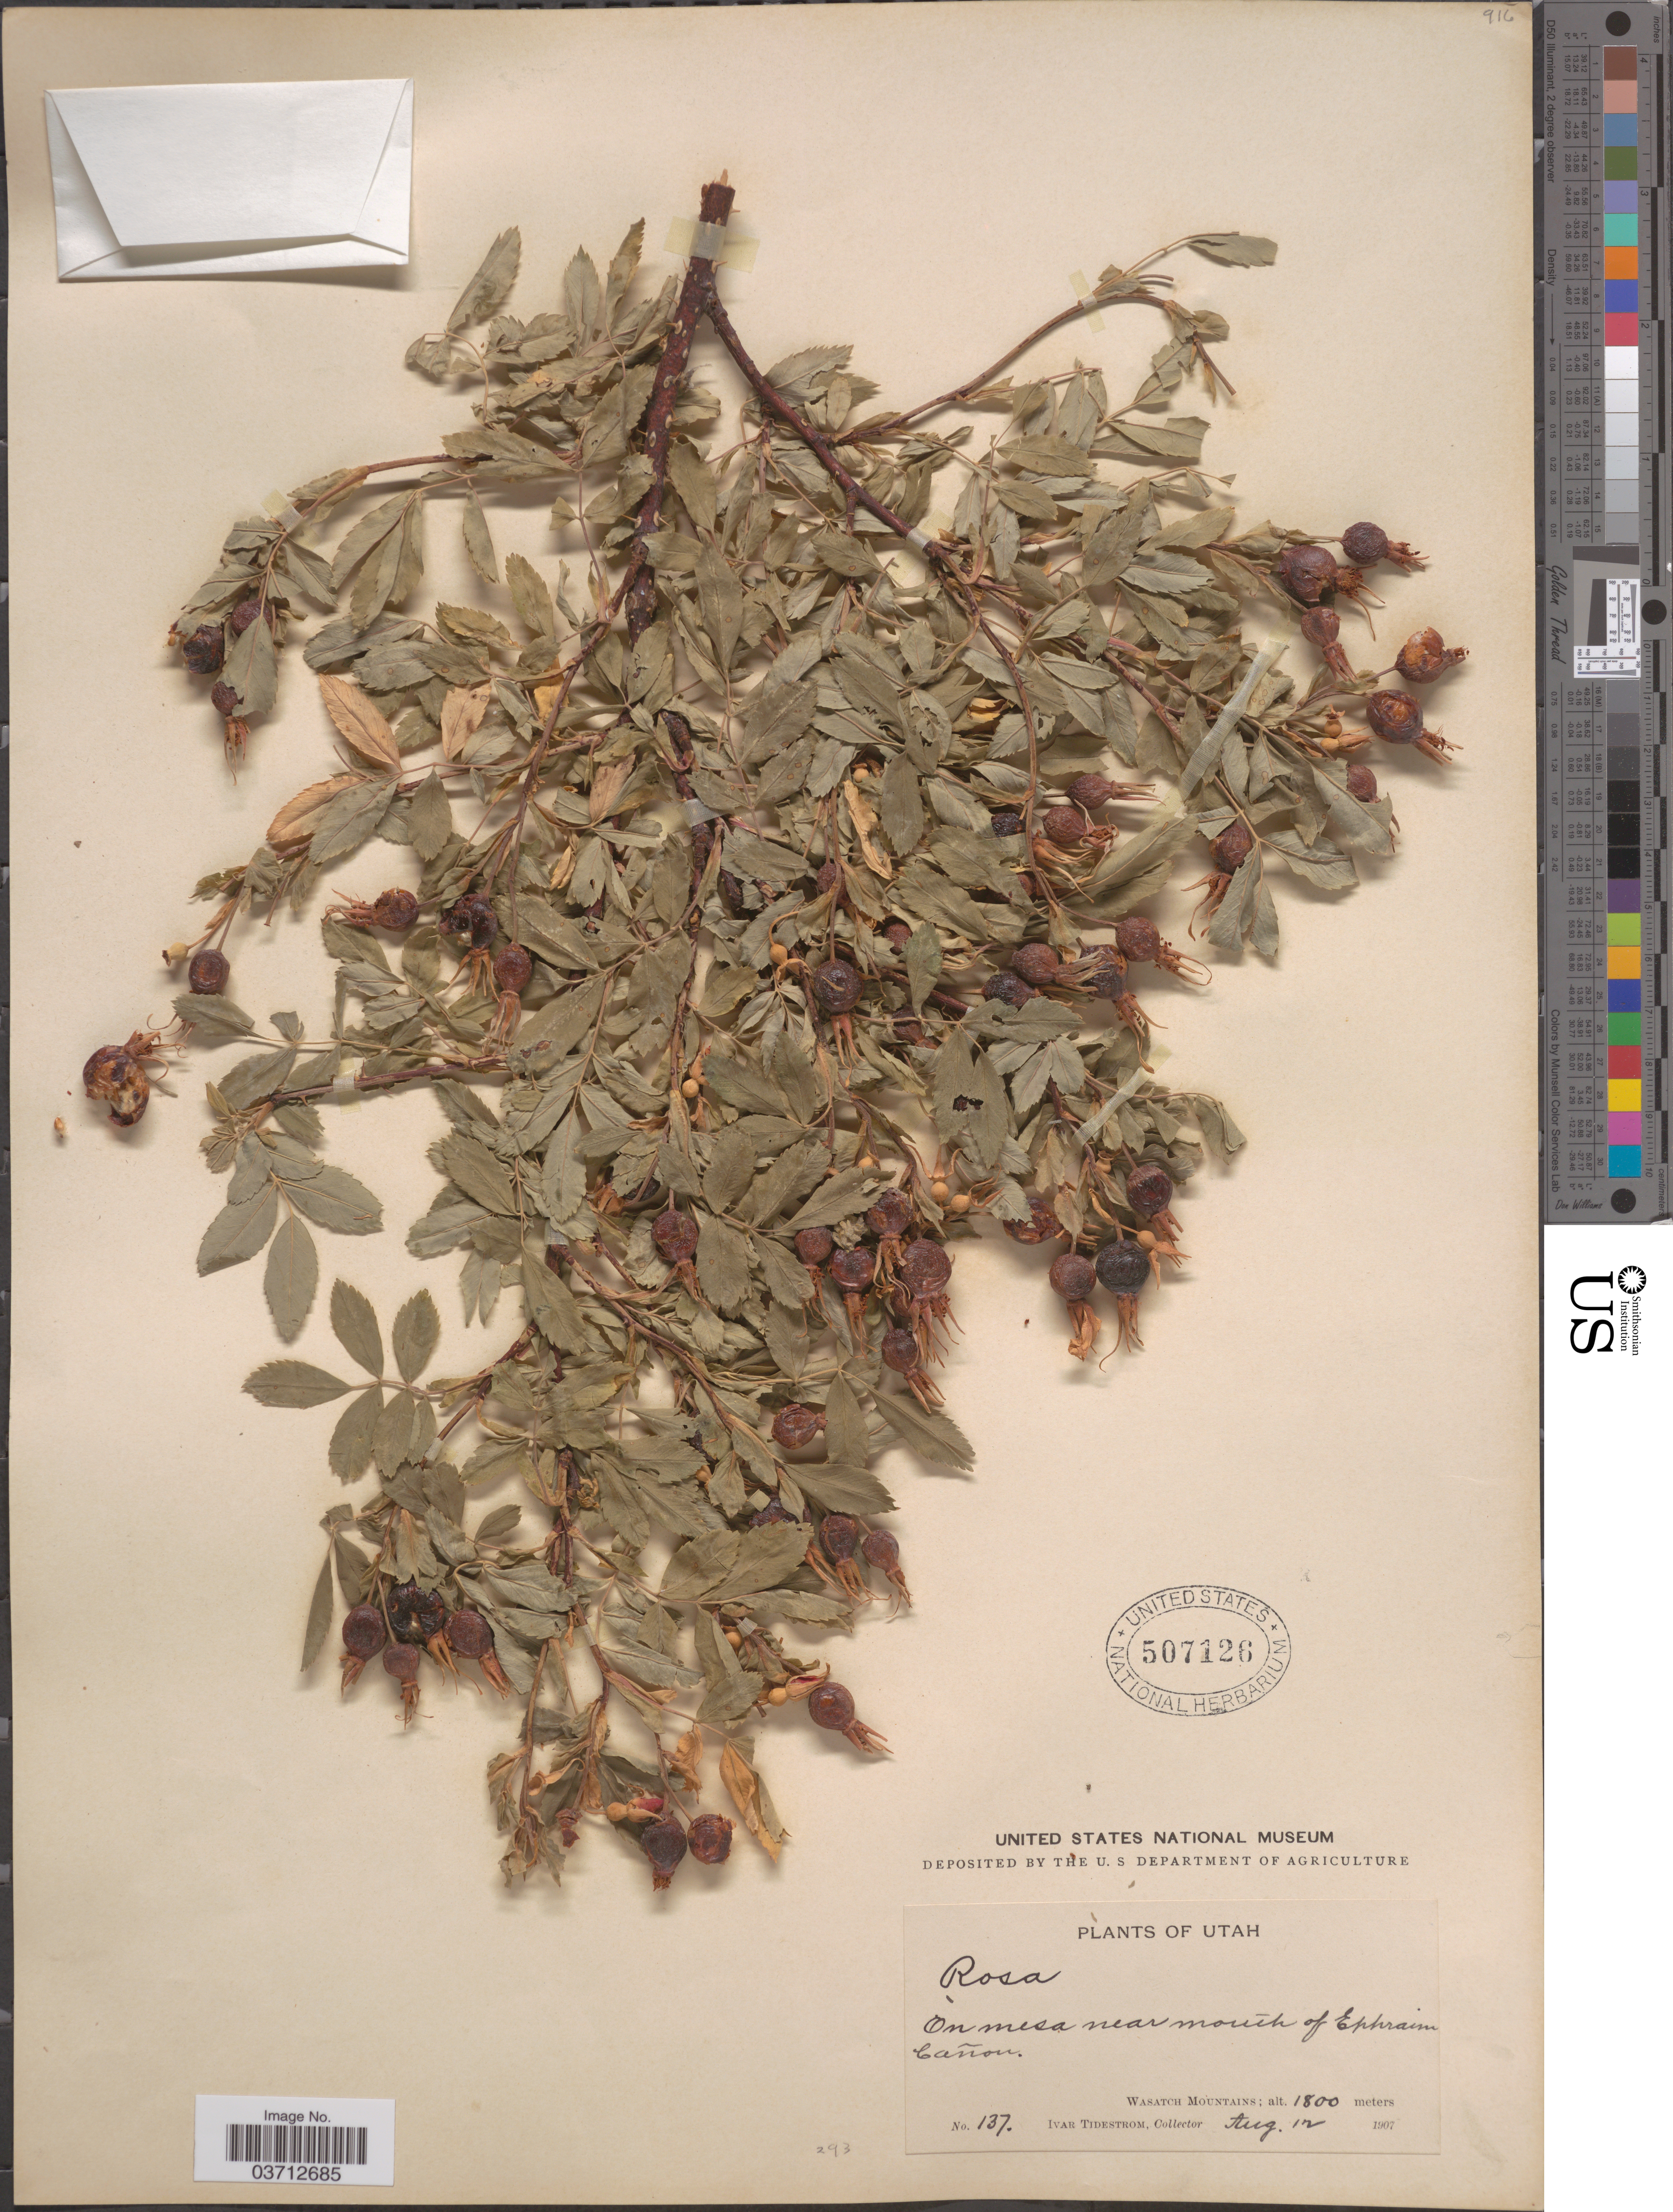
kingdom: Plantae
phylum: Tracheophyta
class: Magnoliopsida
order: Rosales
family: Rosaceae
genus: Rosa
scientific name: Rosa sp.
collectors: I. F. Tidestrom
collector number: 137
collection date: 1907-08-12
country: United States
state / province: Utah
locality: On mesa near mouth of Ephraim Cañon. Wasatch Mountains.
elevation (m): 1800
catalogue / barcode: US 507126